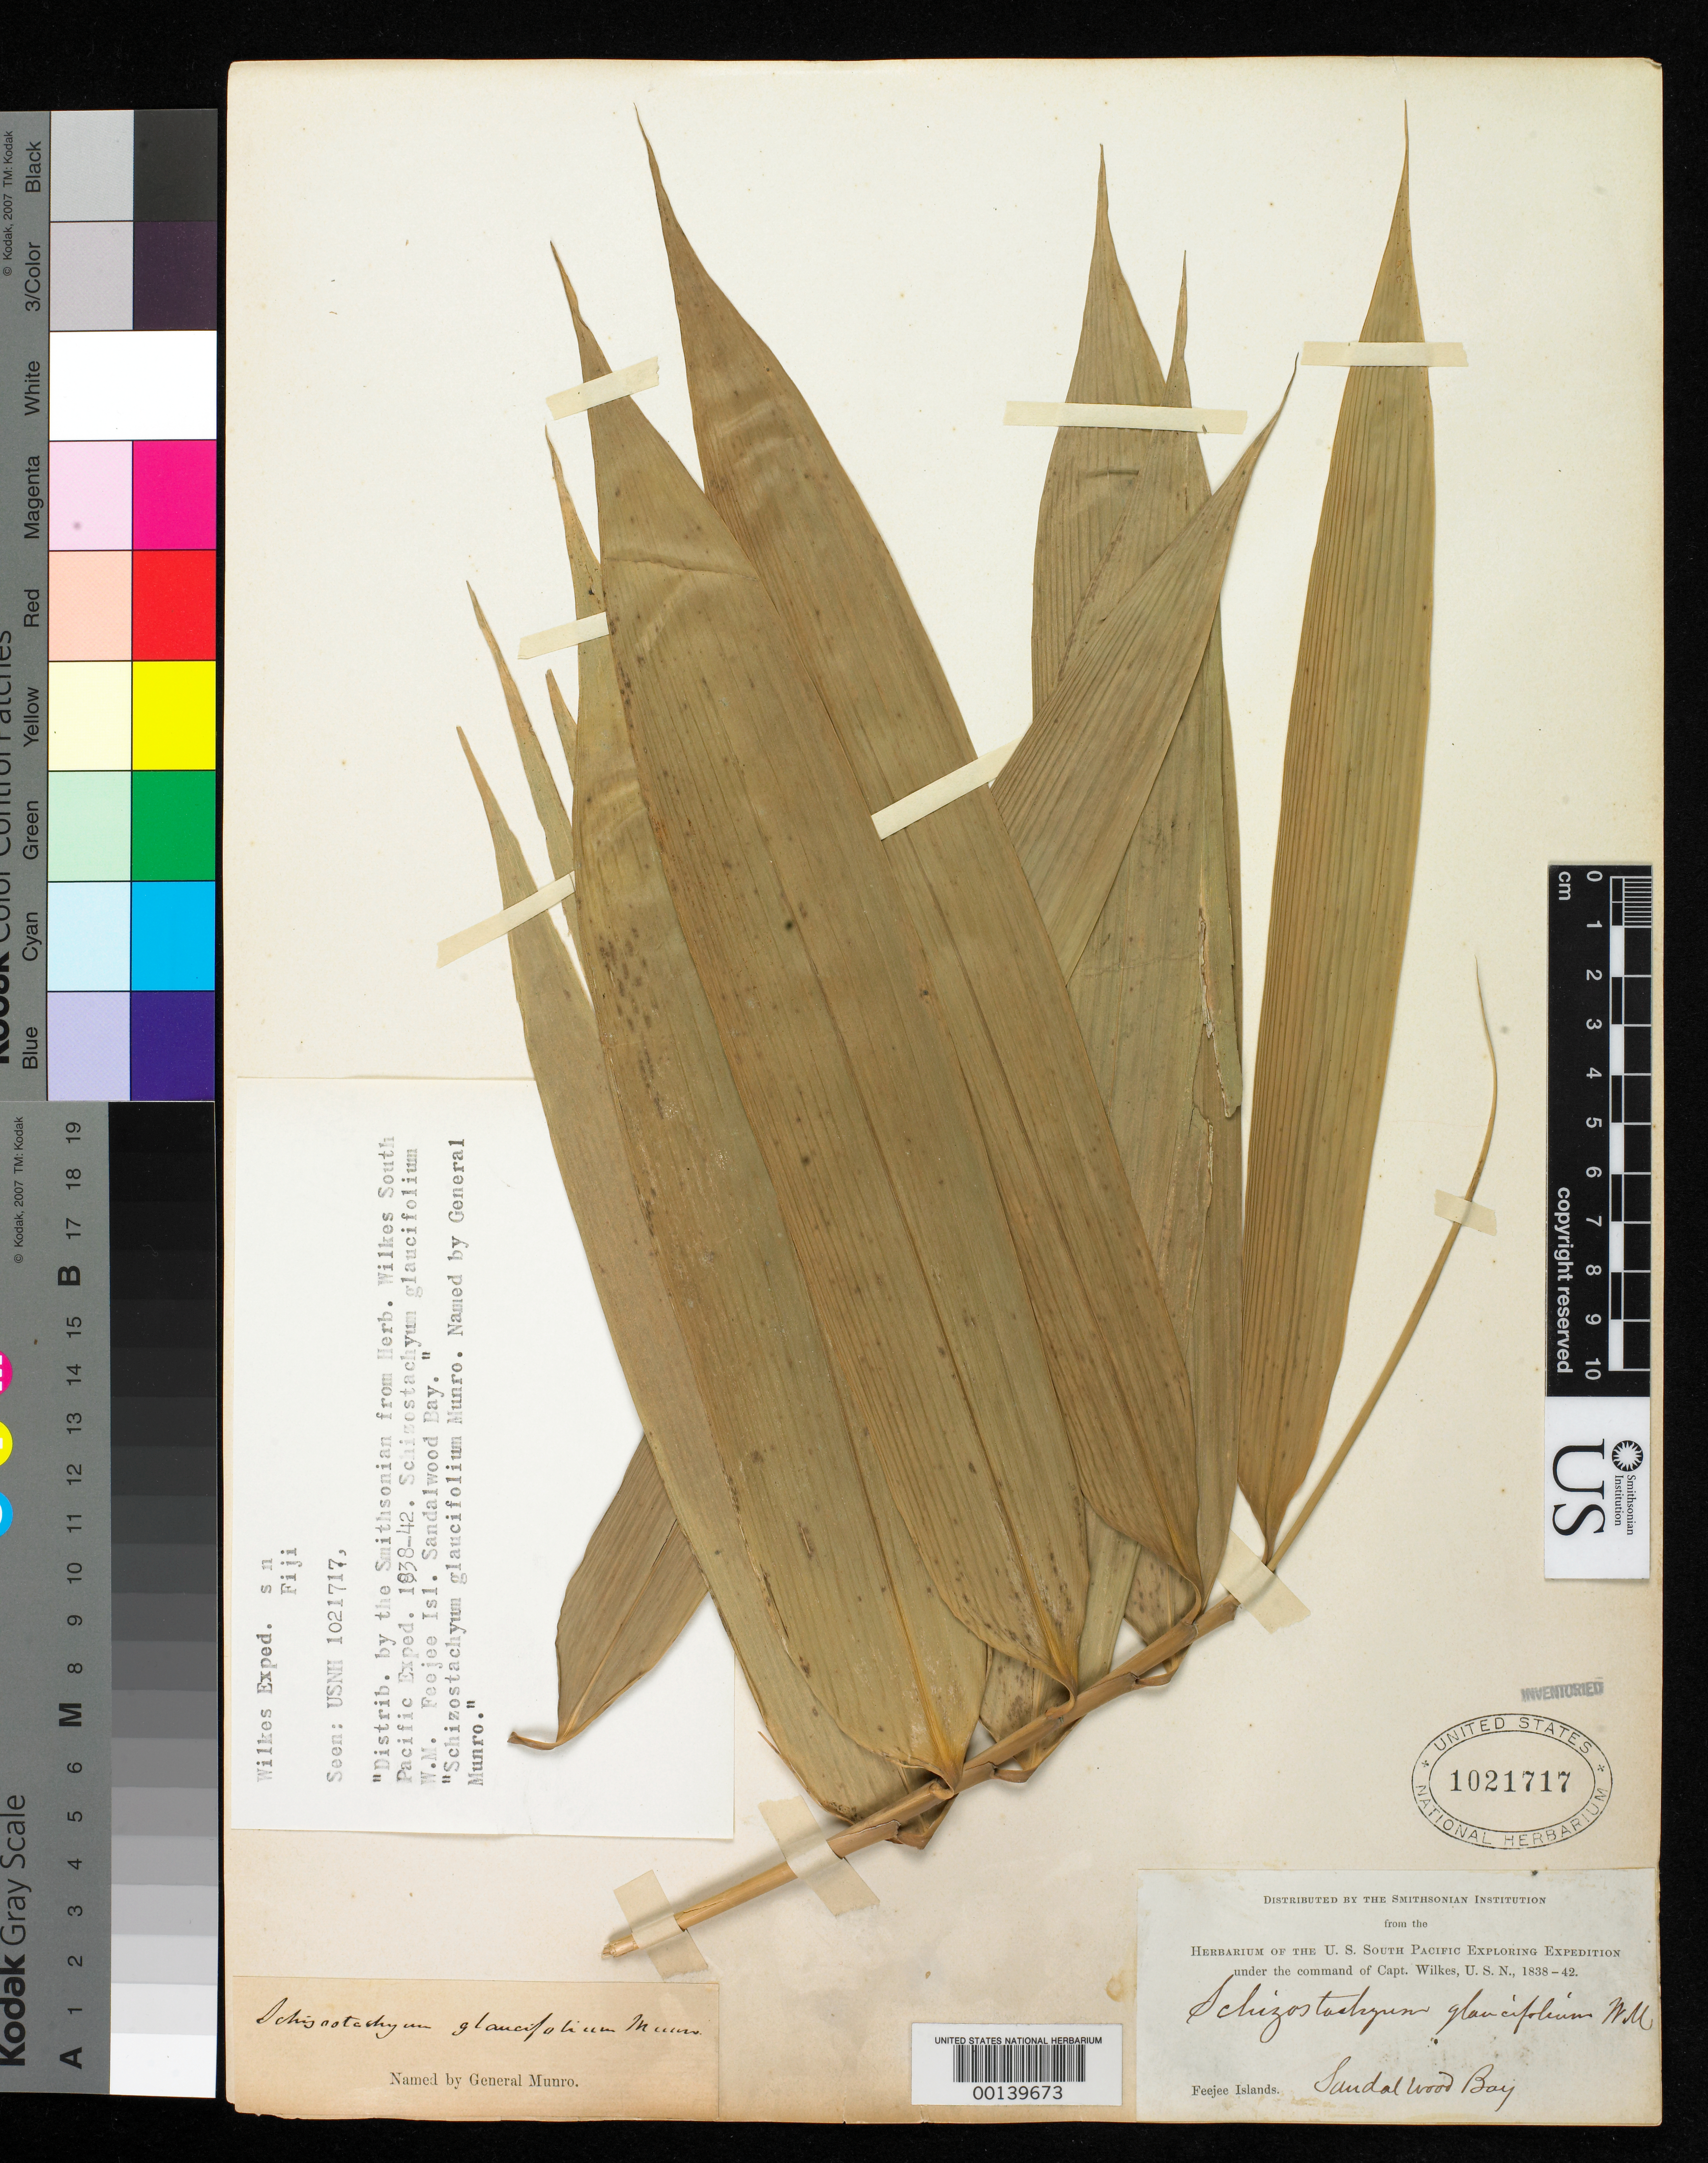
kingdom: Plantae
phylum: Tracheophyta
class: Liliopsida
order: Poales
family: Poaceae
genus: Schizostachyum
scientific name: Schizostachyum glaucifolium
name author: (Rupr.) Munro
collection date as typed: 1838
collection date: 1838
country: Fiji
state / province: Northern Division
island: Vanua Levu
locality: Sandalwood bay. [= mbua bay]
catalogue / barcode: US 1021717